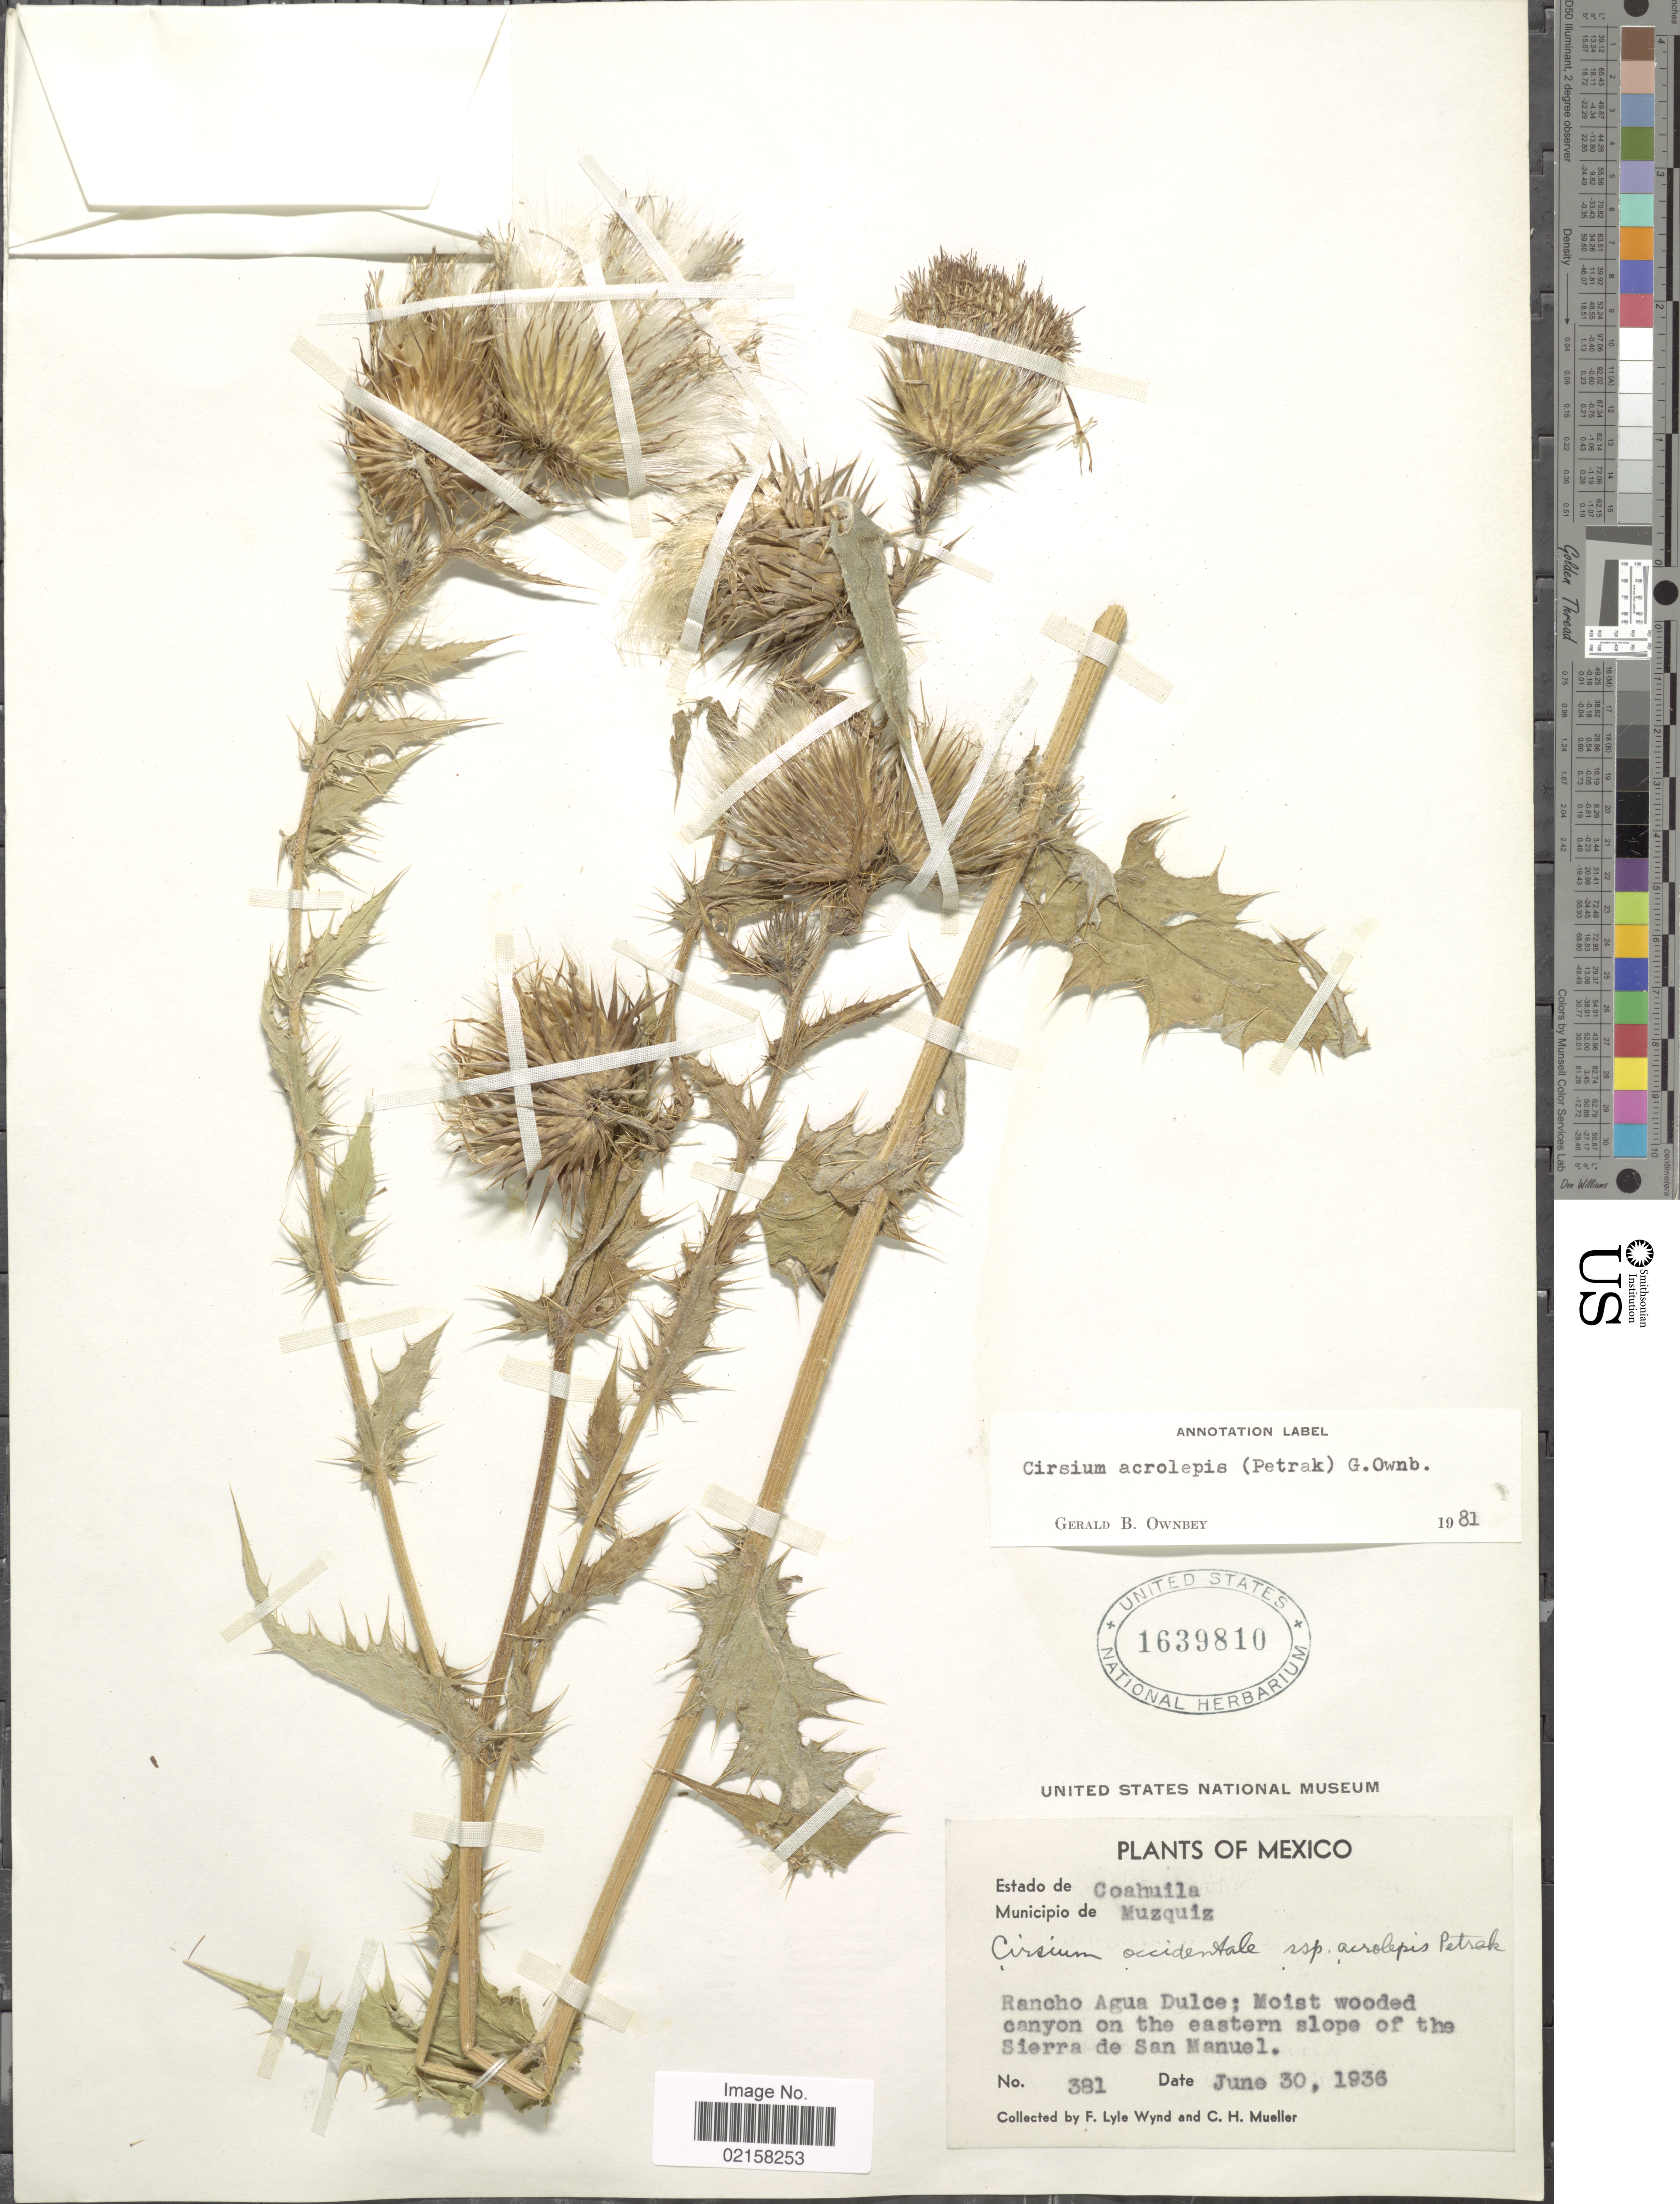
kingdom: Plantae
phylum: Tracheophyta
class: Magnoliopsida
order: Asterales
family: Asteraceae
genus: Cirsium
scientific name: Cirsium acrolepis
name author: (Petr.) G.B. Ownbey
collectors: F. L. Wynd & C. H. Mueller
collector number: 381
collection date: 1936-06-30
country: Mexico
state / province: Coahuila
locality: Municipio de Muzquiz, Rancho Agua Dulce; moist wooded canyon on the eastern slope of the Sierra de San Manuel.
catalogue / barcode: US 1639810